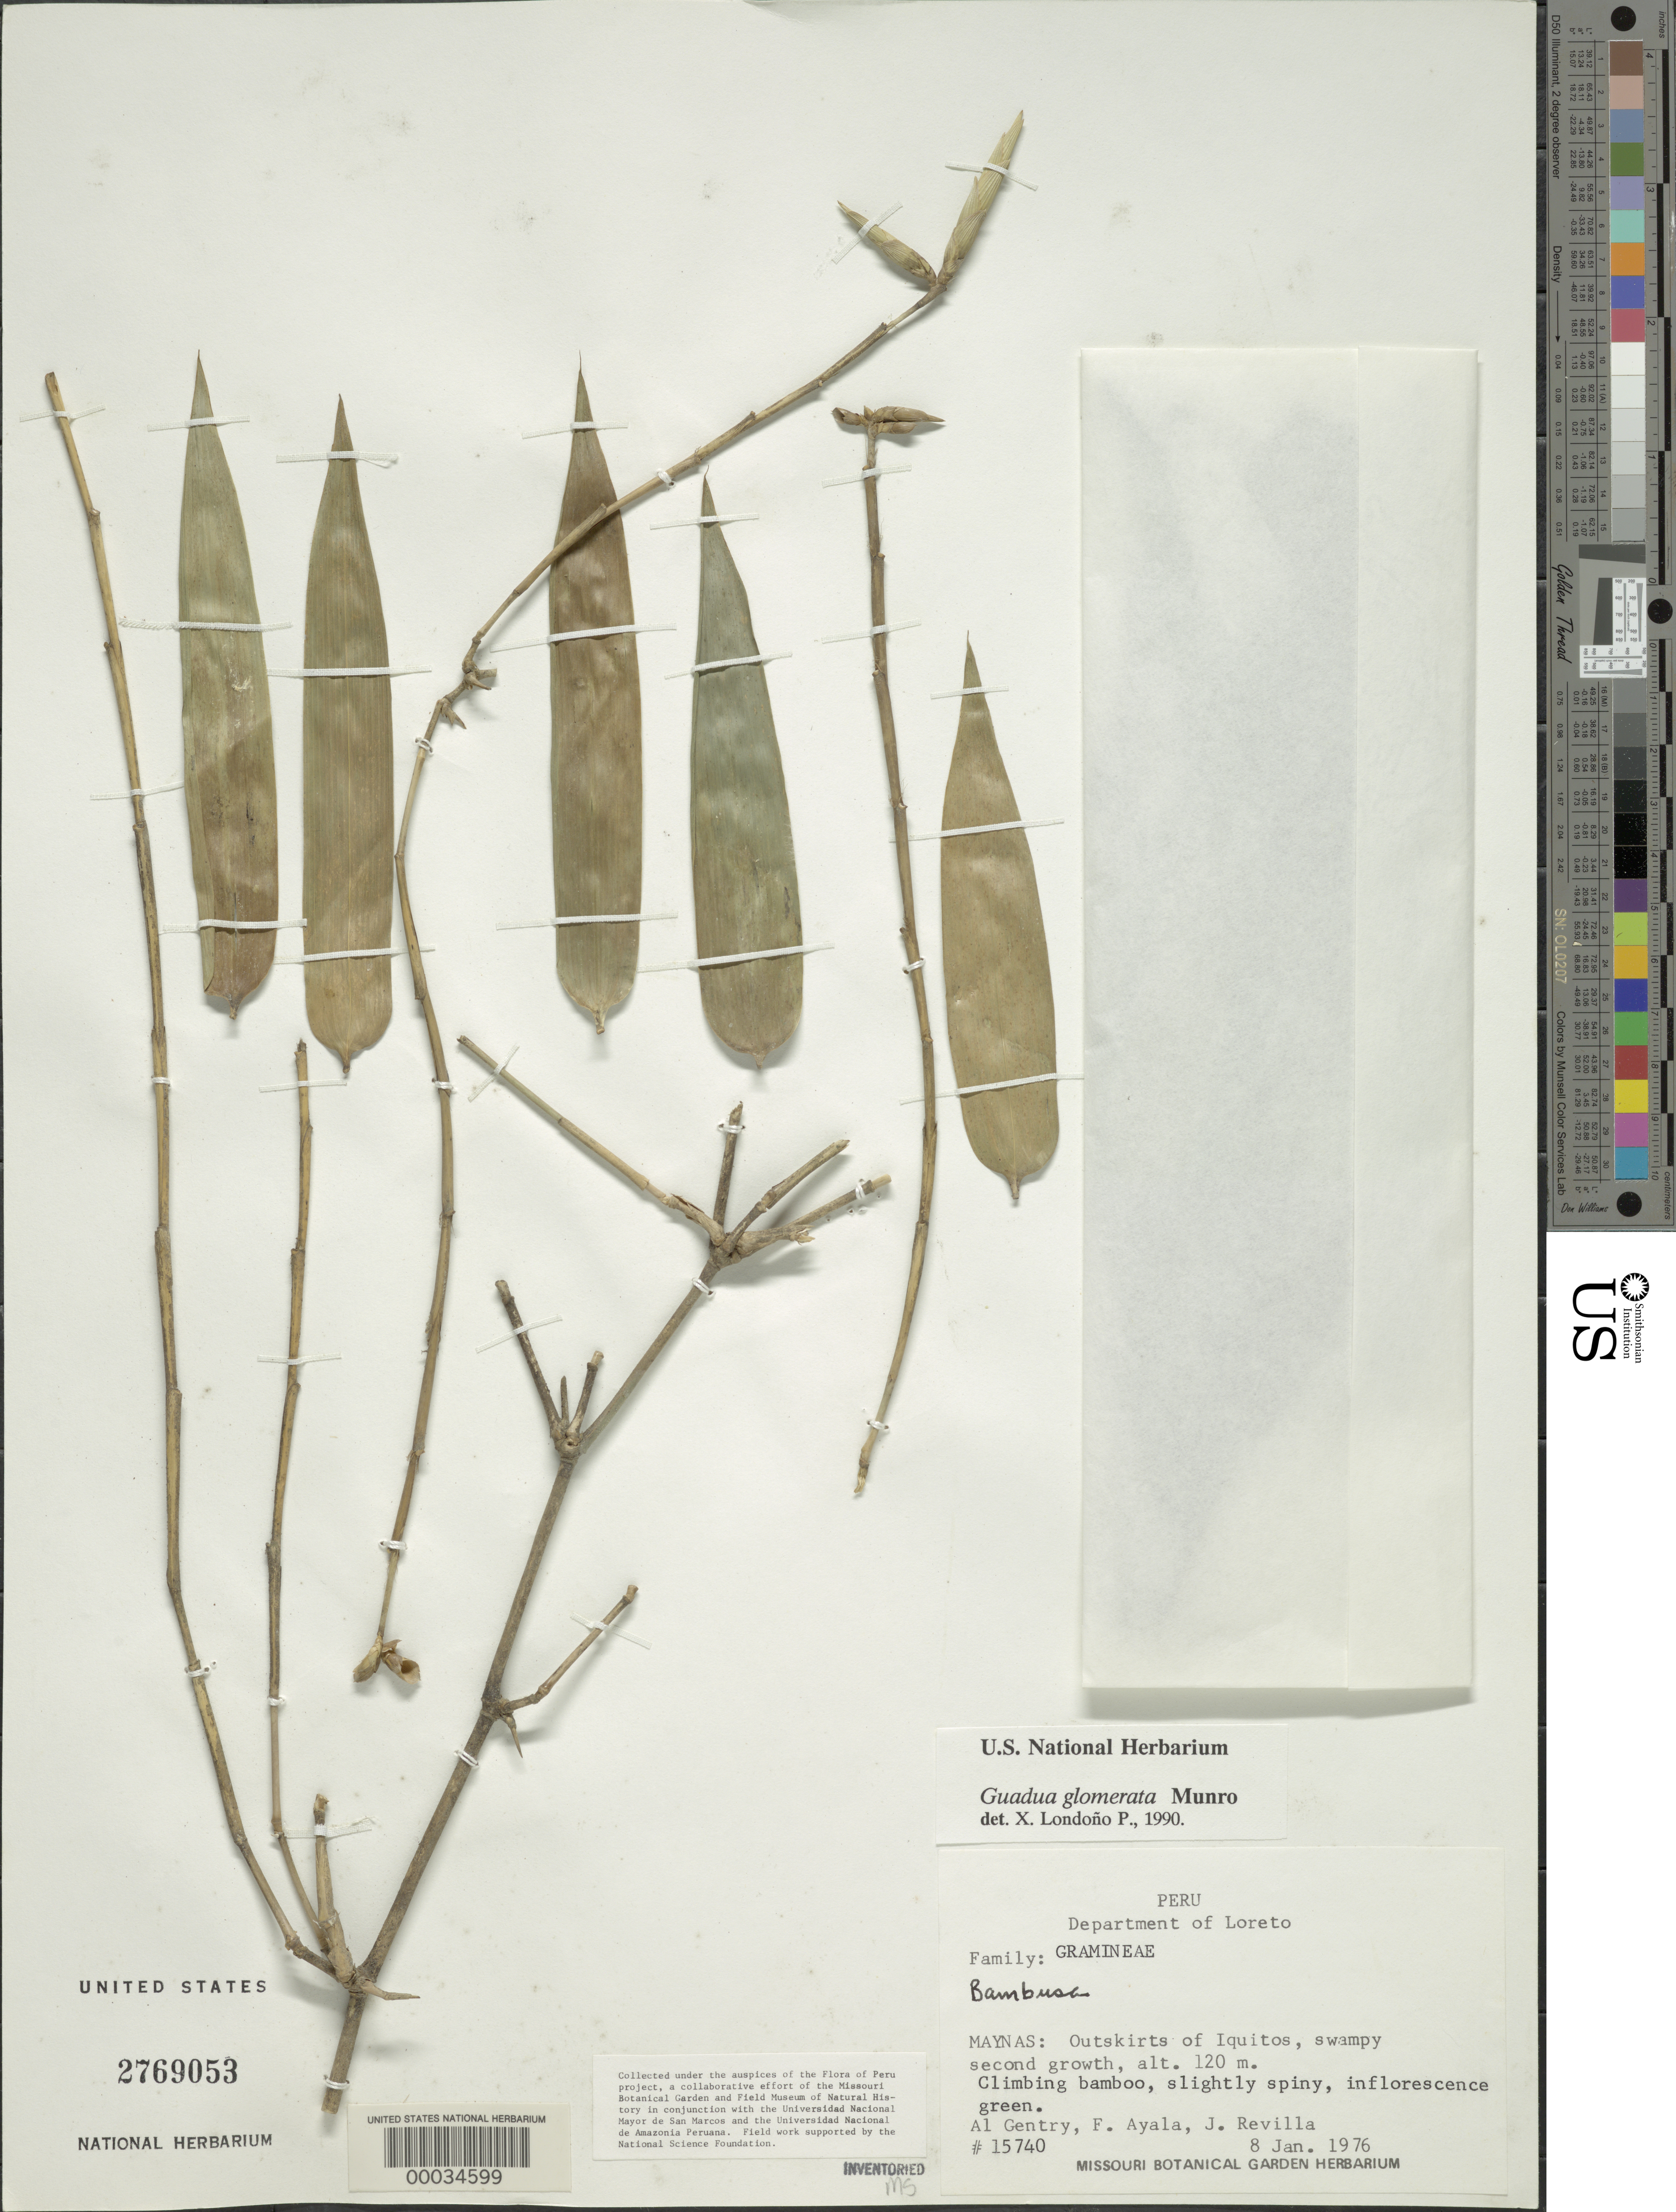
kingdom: Plantae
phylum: Tracheophyta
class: Liliopsida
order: Poales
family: Poaceae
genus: Guadua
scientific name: Guadua glomerata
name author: Munro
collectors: A. H. Gentry, F. Ayala F. & J. Revilla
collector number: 15740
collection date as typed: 08 Jan 1976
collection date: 1976-01-08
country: Peru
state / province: Loreto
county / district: Maynas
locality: Outskirts of iquitos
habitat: Swampy, second growth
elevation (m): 120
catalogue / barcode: US 2769053